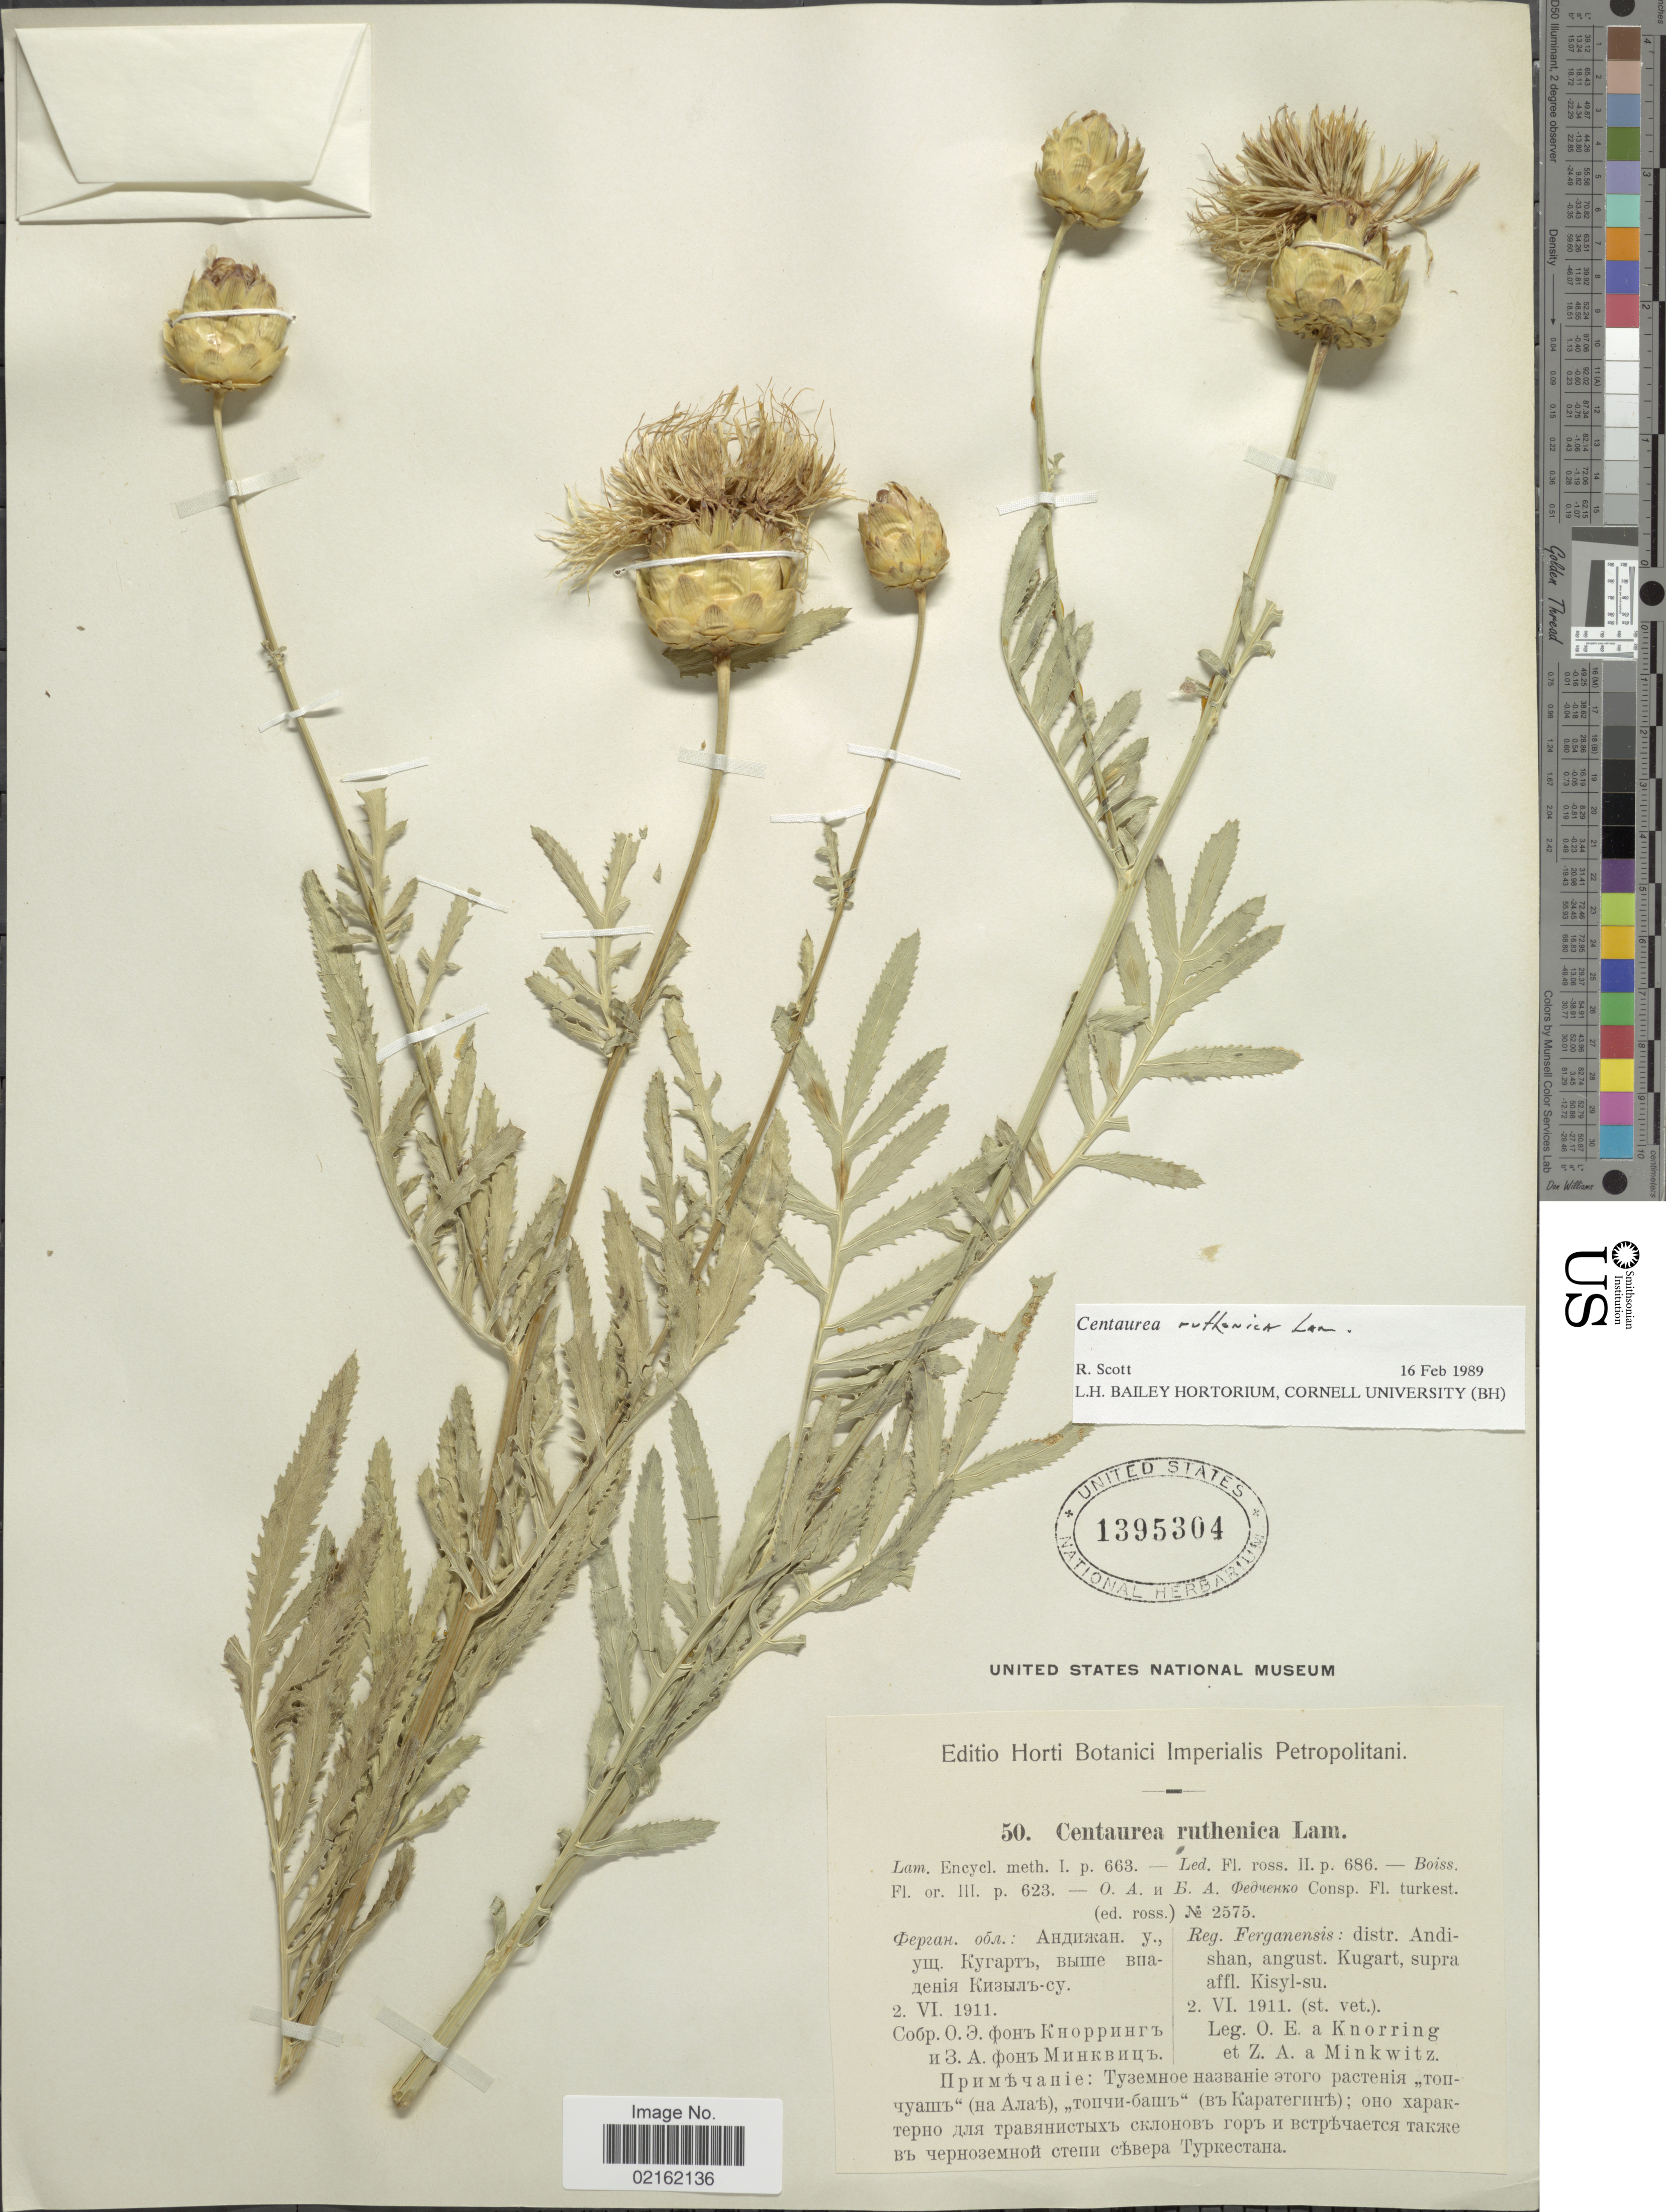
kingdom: Plantae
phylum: Tracheophyta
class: Magnoliopsida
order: Asterales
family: Asteraceae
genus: Rhaponticoides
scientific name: Rhaponticoides ruthenica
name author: (Lam.) M.V.Agab. & Greuter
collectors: O. Knorring & Z. Minkwitz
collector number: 50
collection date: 1911-06-02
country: Tajikistan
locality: Reg. Ferganensis: distr. Andishan, angust. Kugart, supra affl. Kisyl-su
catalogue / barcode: US 1395304